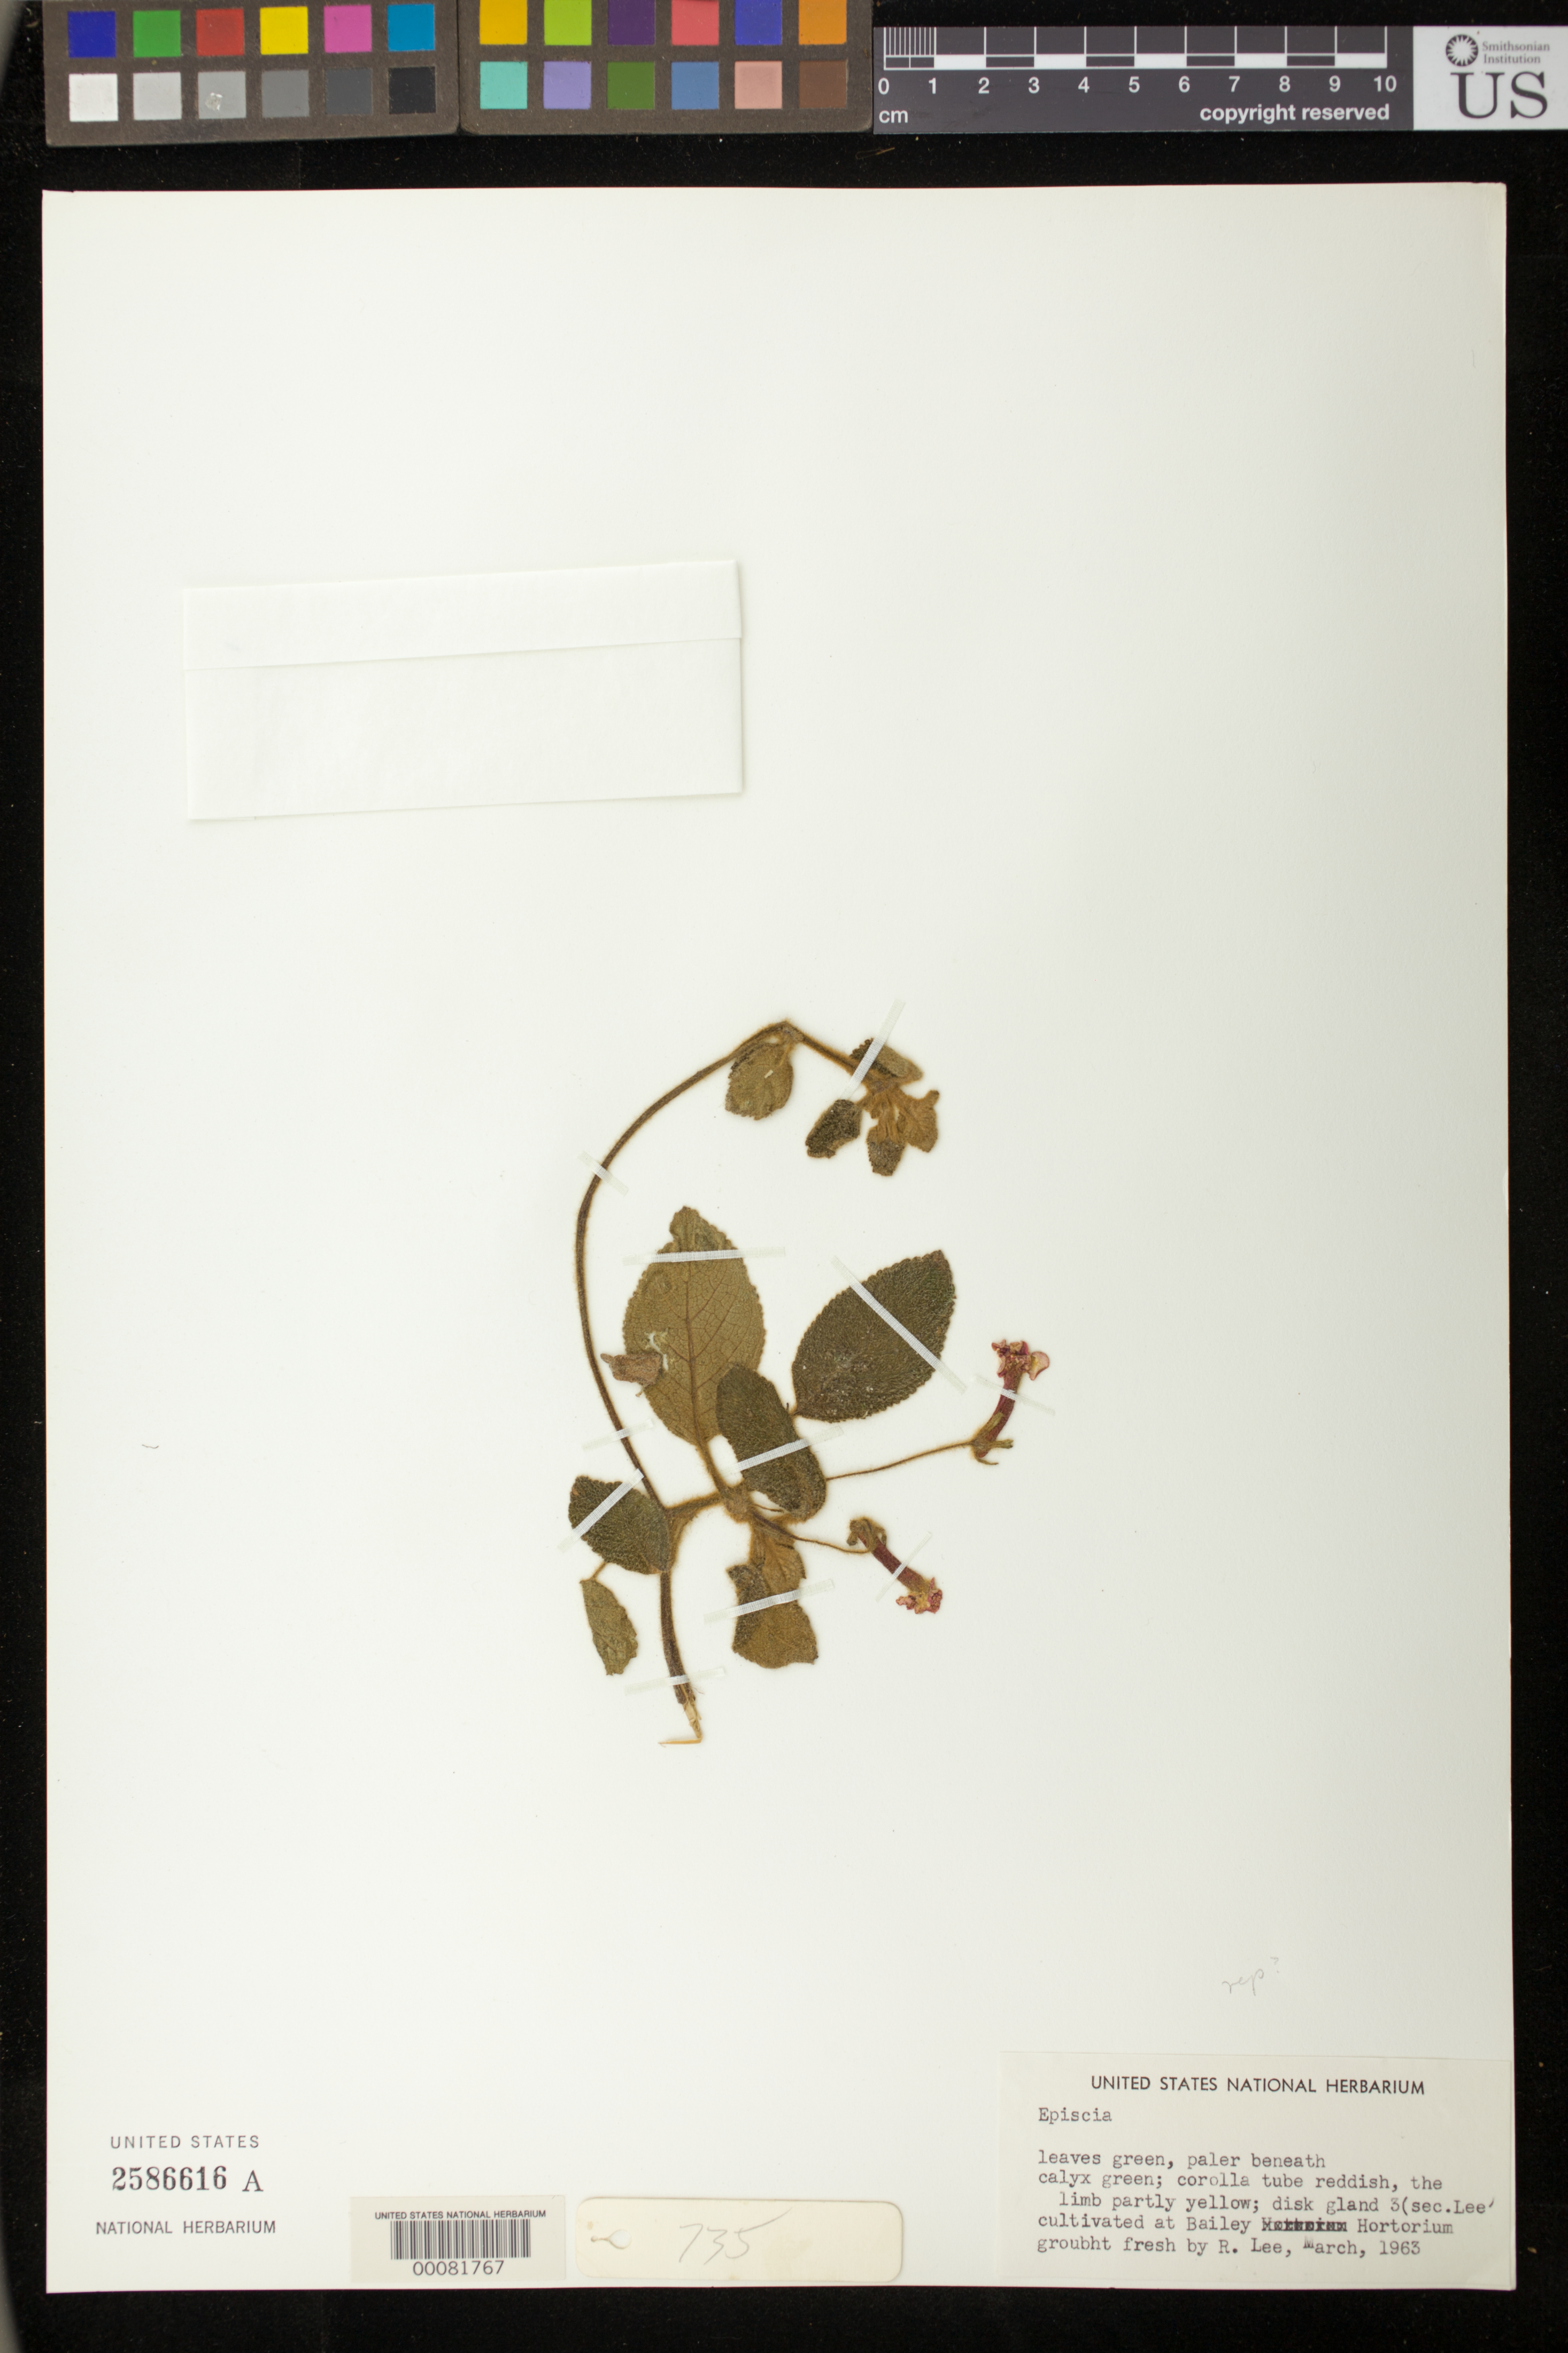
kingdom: Plantae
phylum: Tracheophyta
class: Magnoliopsida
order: Lamiales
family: Gesneriaceae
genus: Episcia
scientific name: Episcia sp.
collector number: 735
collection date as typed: Mar 1963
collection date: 1963-03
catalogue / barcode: US 2586616A